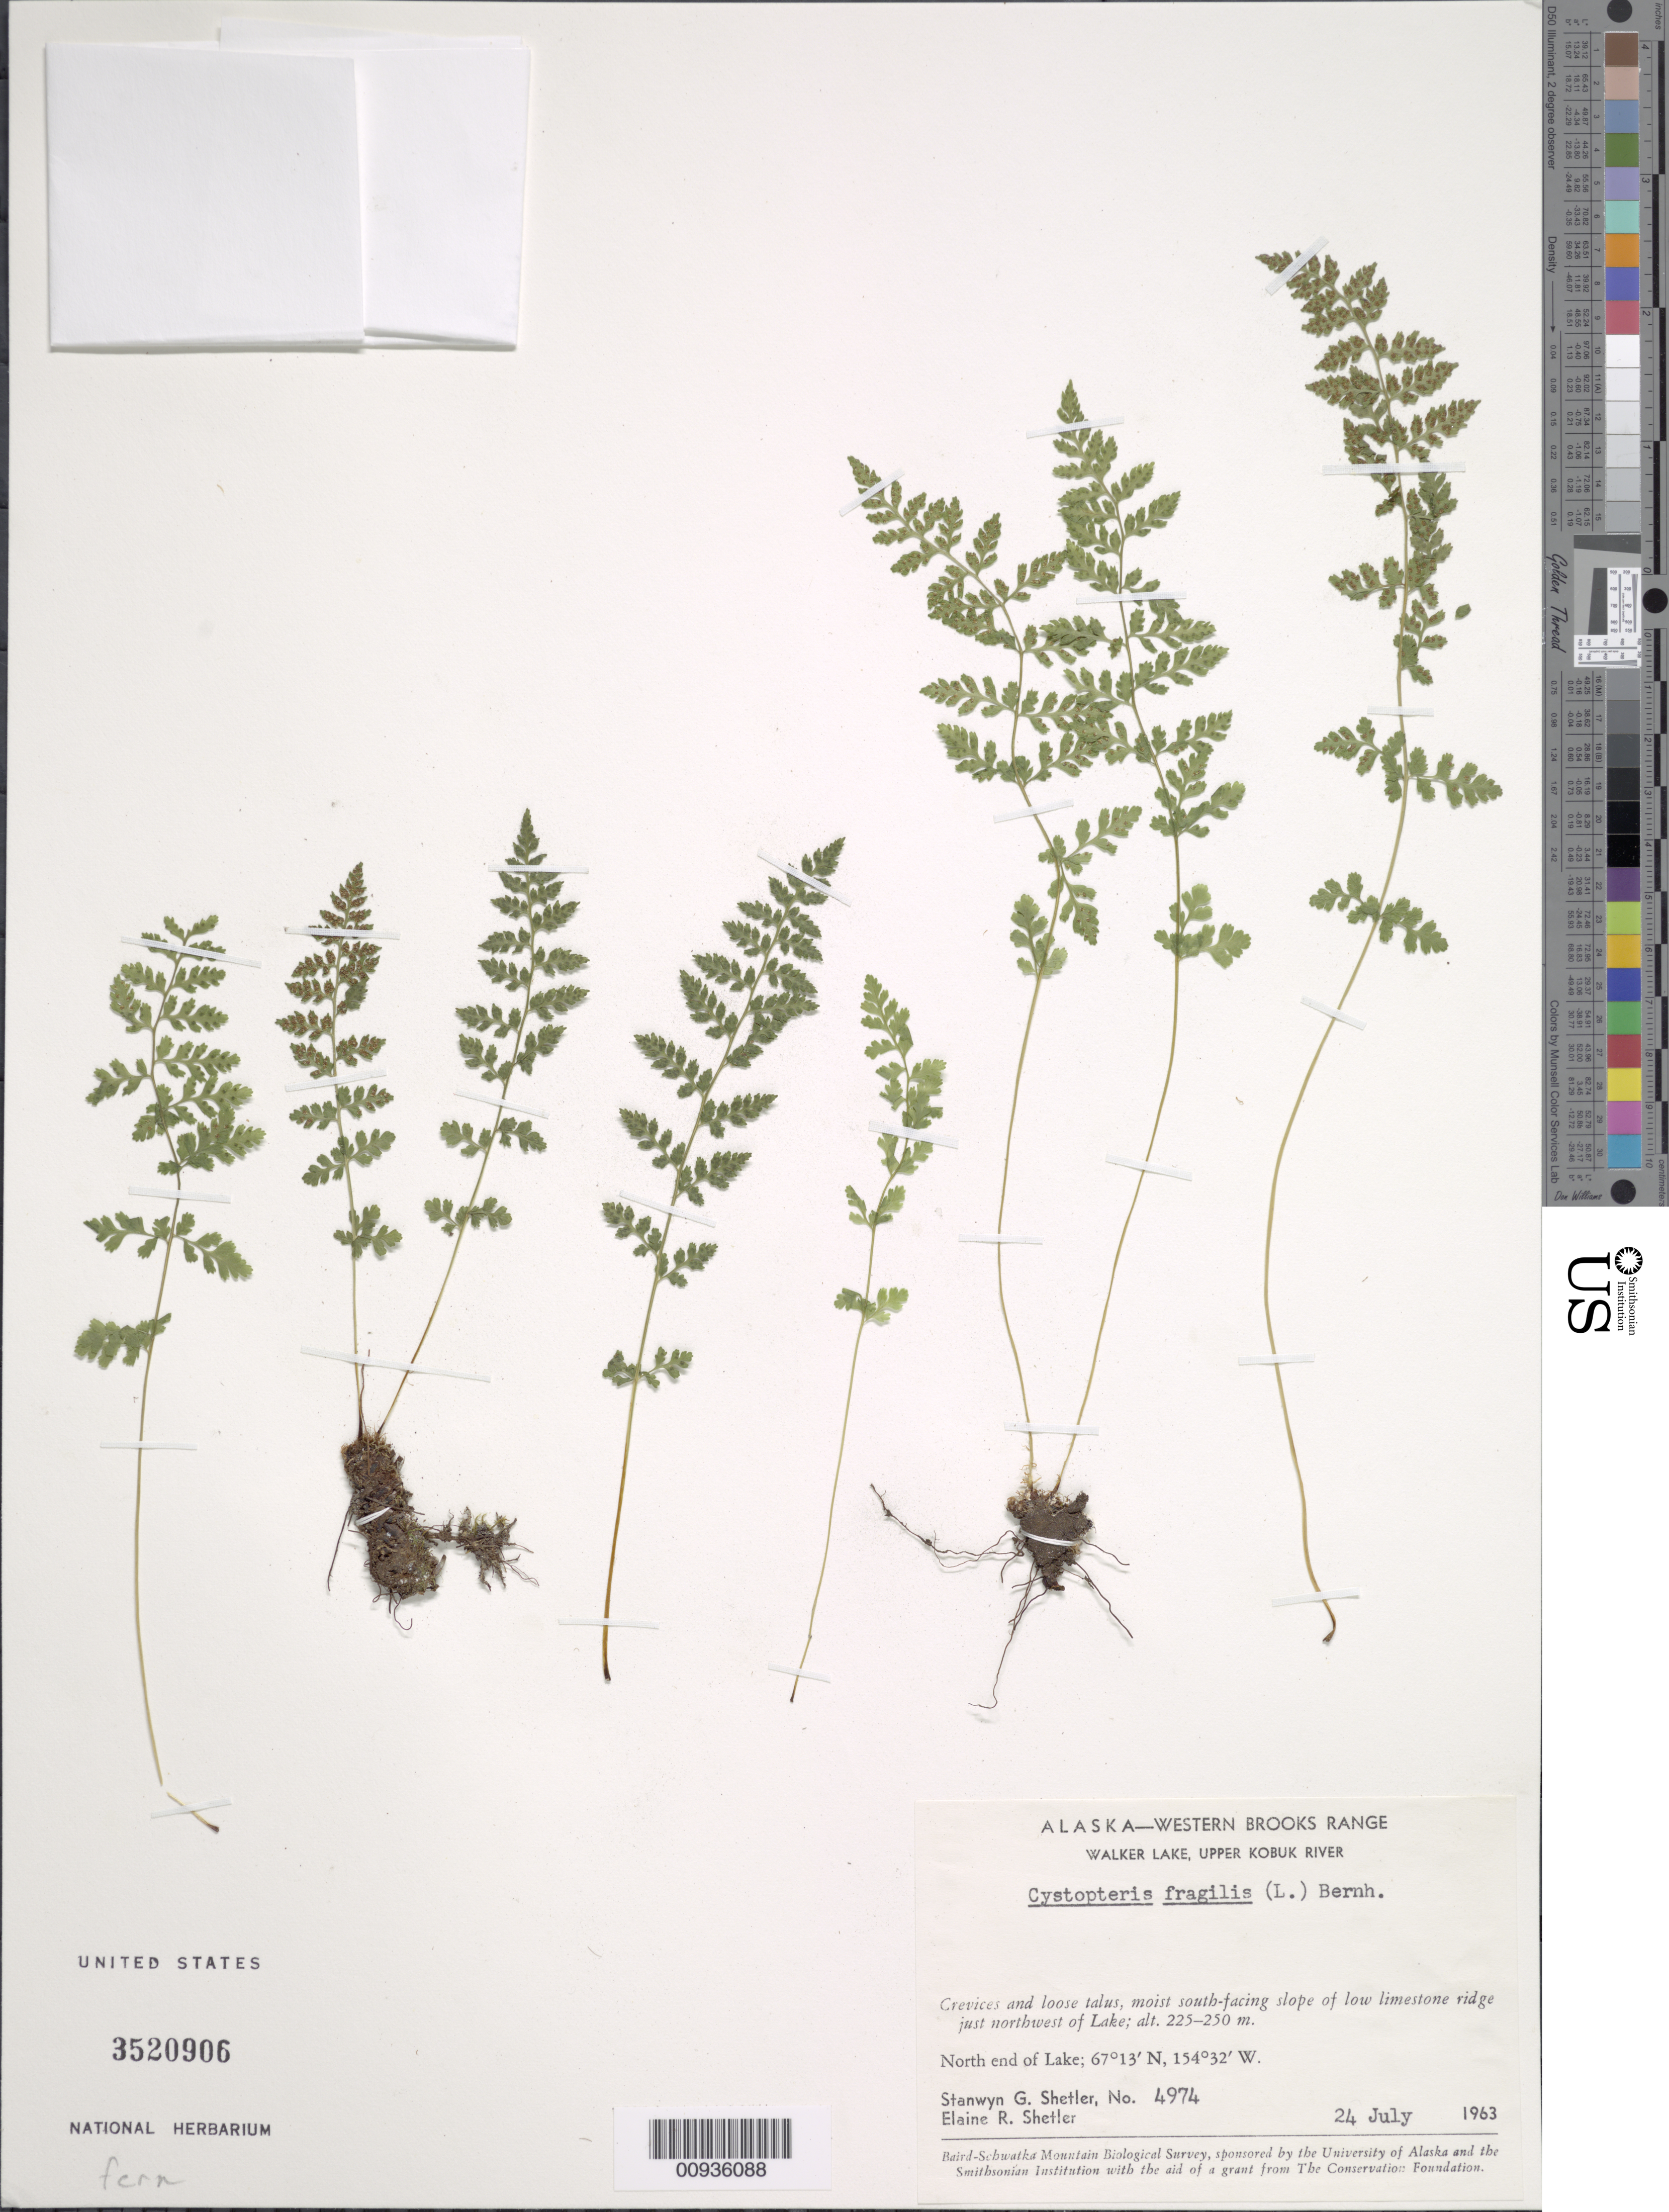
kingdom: Plantae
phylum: Tracheophyta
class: Polypodiopsida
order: Polypodiales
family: Cystopteridaceae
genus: Cystopteris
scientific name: Cystopteris fragilis var. fragilis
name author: (L.) Bernh.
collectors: S. Shetler & E. R. Shetler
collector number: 4974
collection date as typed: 24 Jul 1963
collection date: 1963-07-24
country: United States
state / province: Alaska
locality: North end of Walker Lake. Western Brooks Range, Upper Kobuk River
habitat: Crevices and loose talus, moist south-facing slope of low limestone ridge just northwest of Lake.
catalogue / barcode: US 3520906